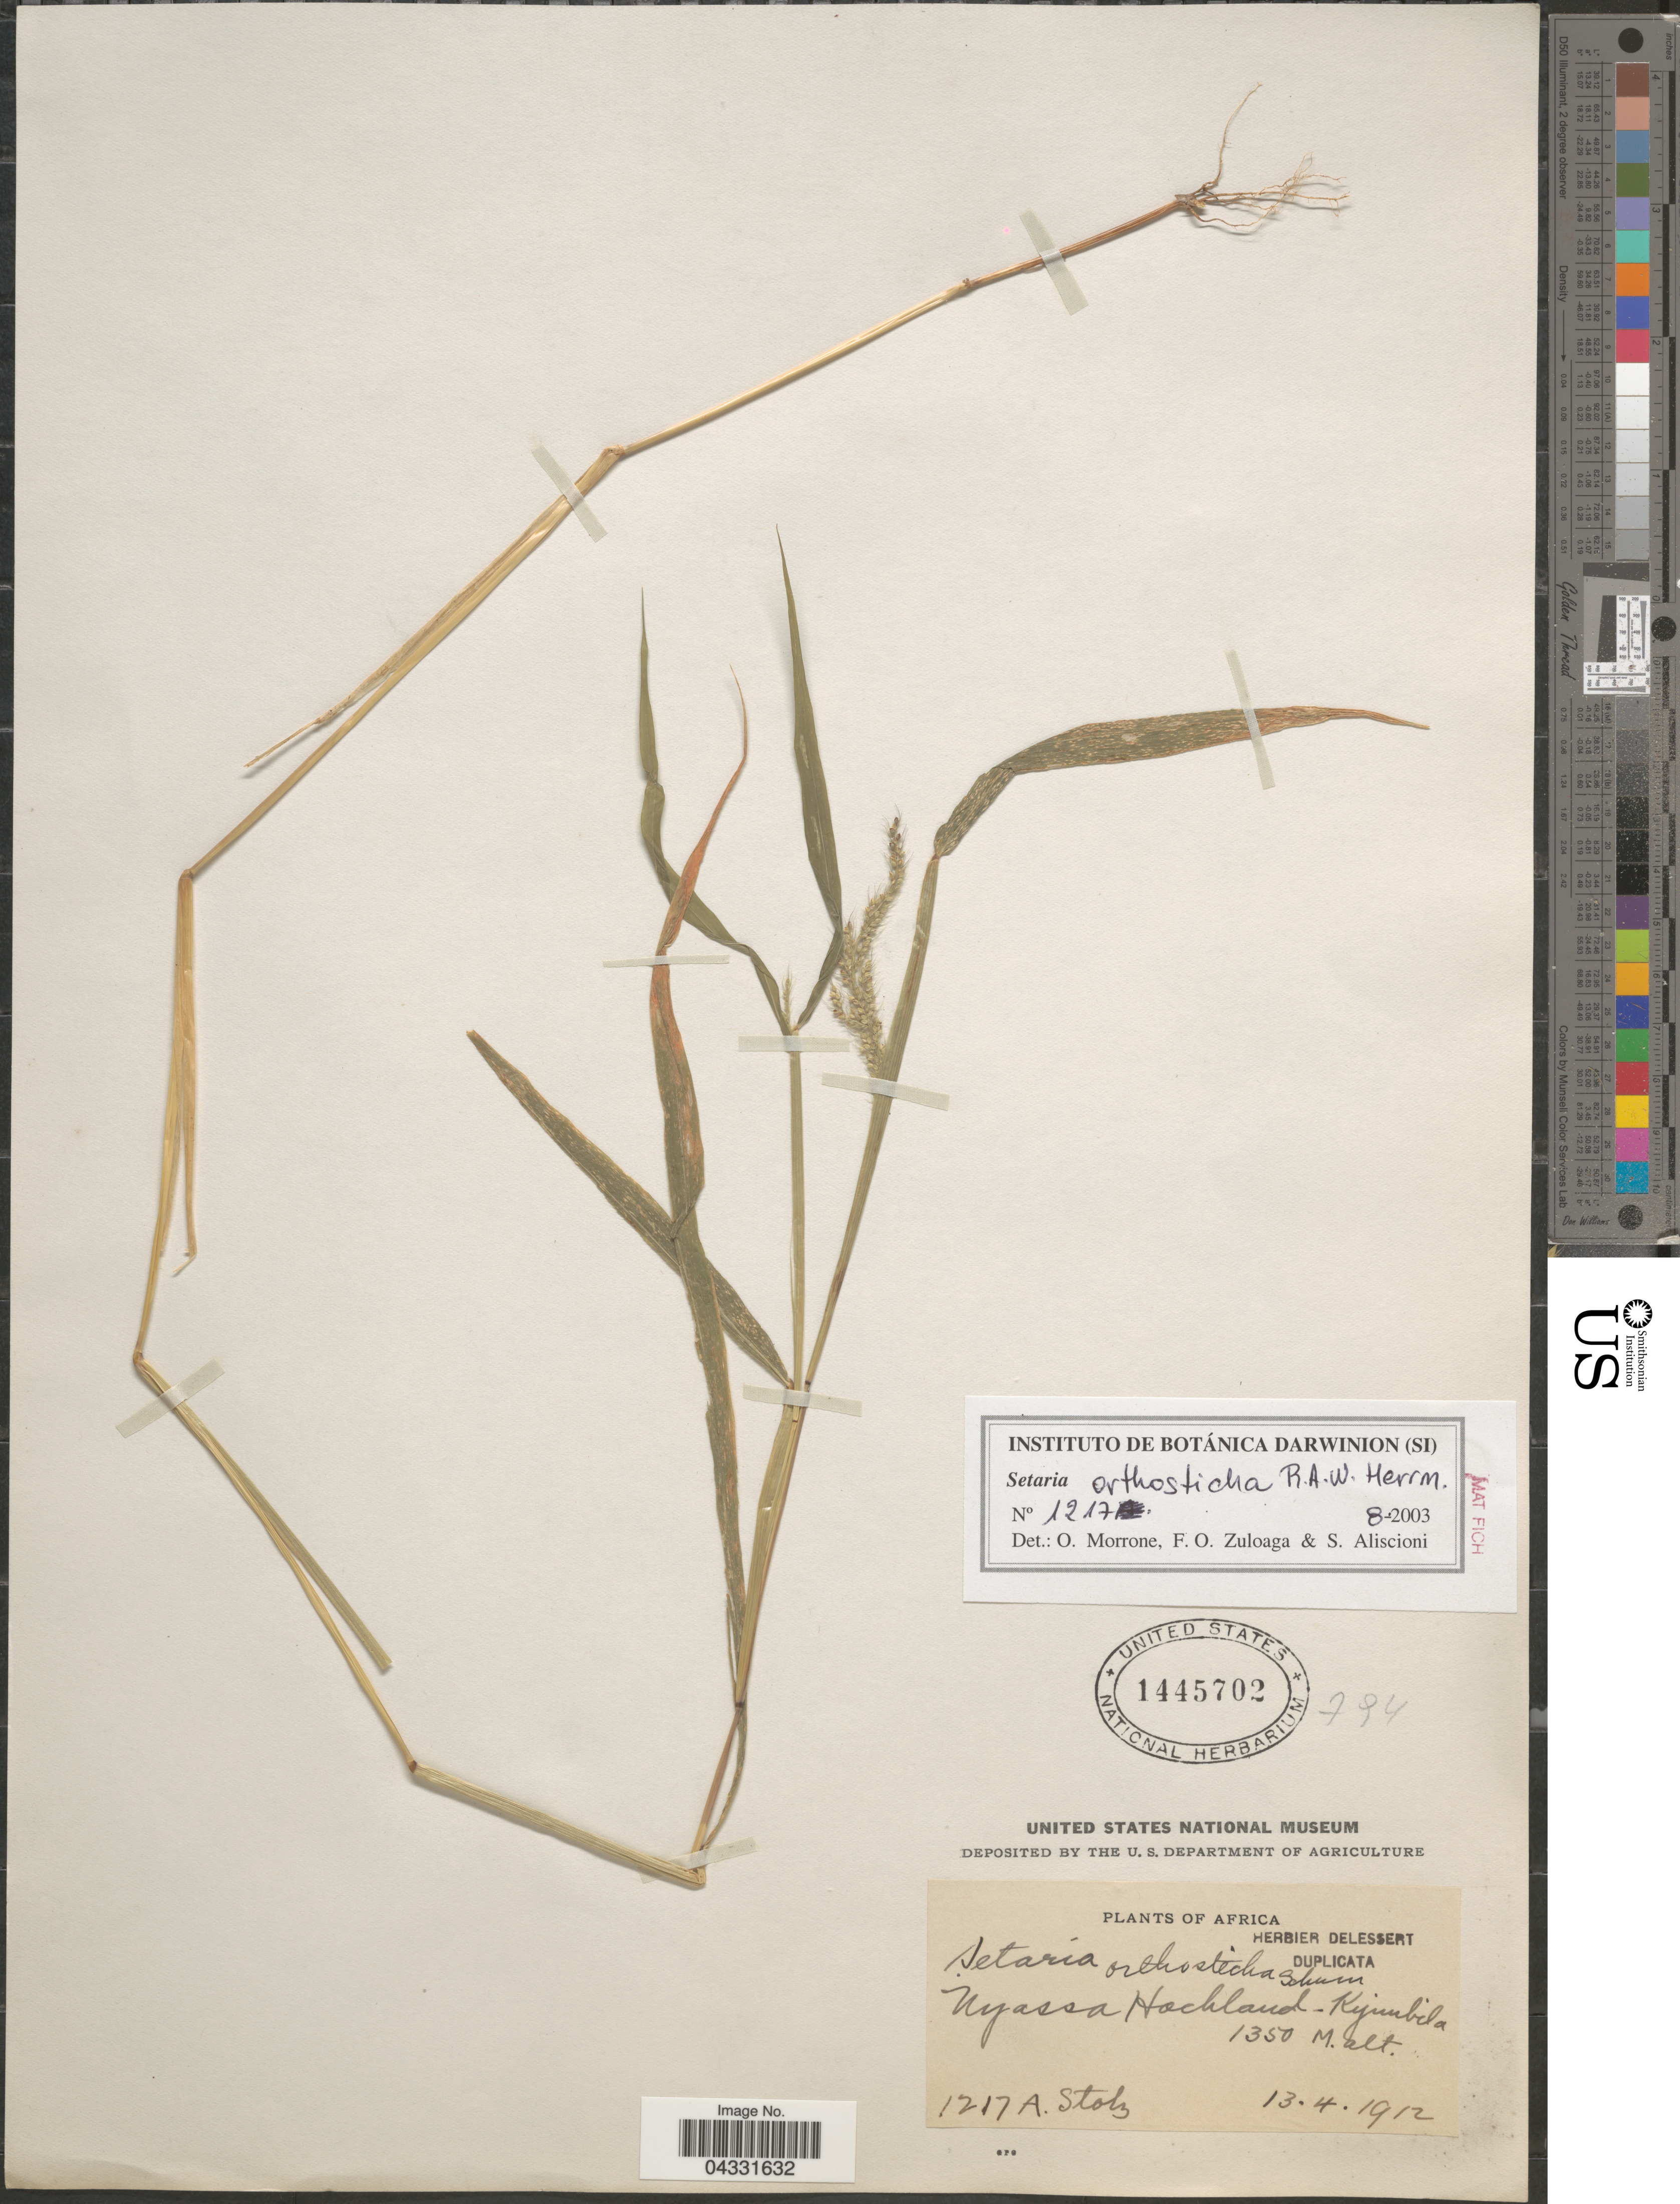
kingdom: Plantae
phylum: Tracheophyta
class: Liliopsida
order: Poales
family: Poaceae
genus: Setaria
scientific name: Setaria orthosticha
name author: R.A.W. Herrm.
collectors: A. Stolz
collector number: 1217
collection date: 1912-04-13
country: Malawi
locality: Nyassa Hochland - Kyimbila.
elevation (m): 1350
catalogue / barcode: US 1445702